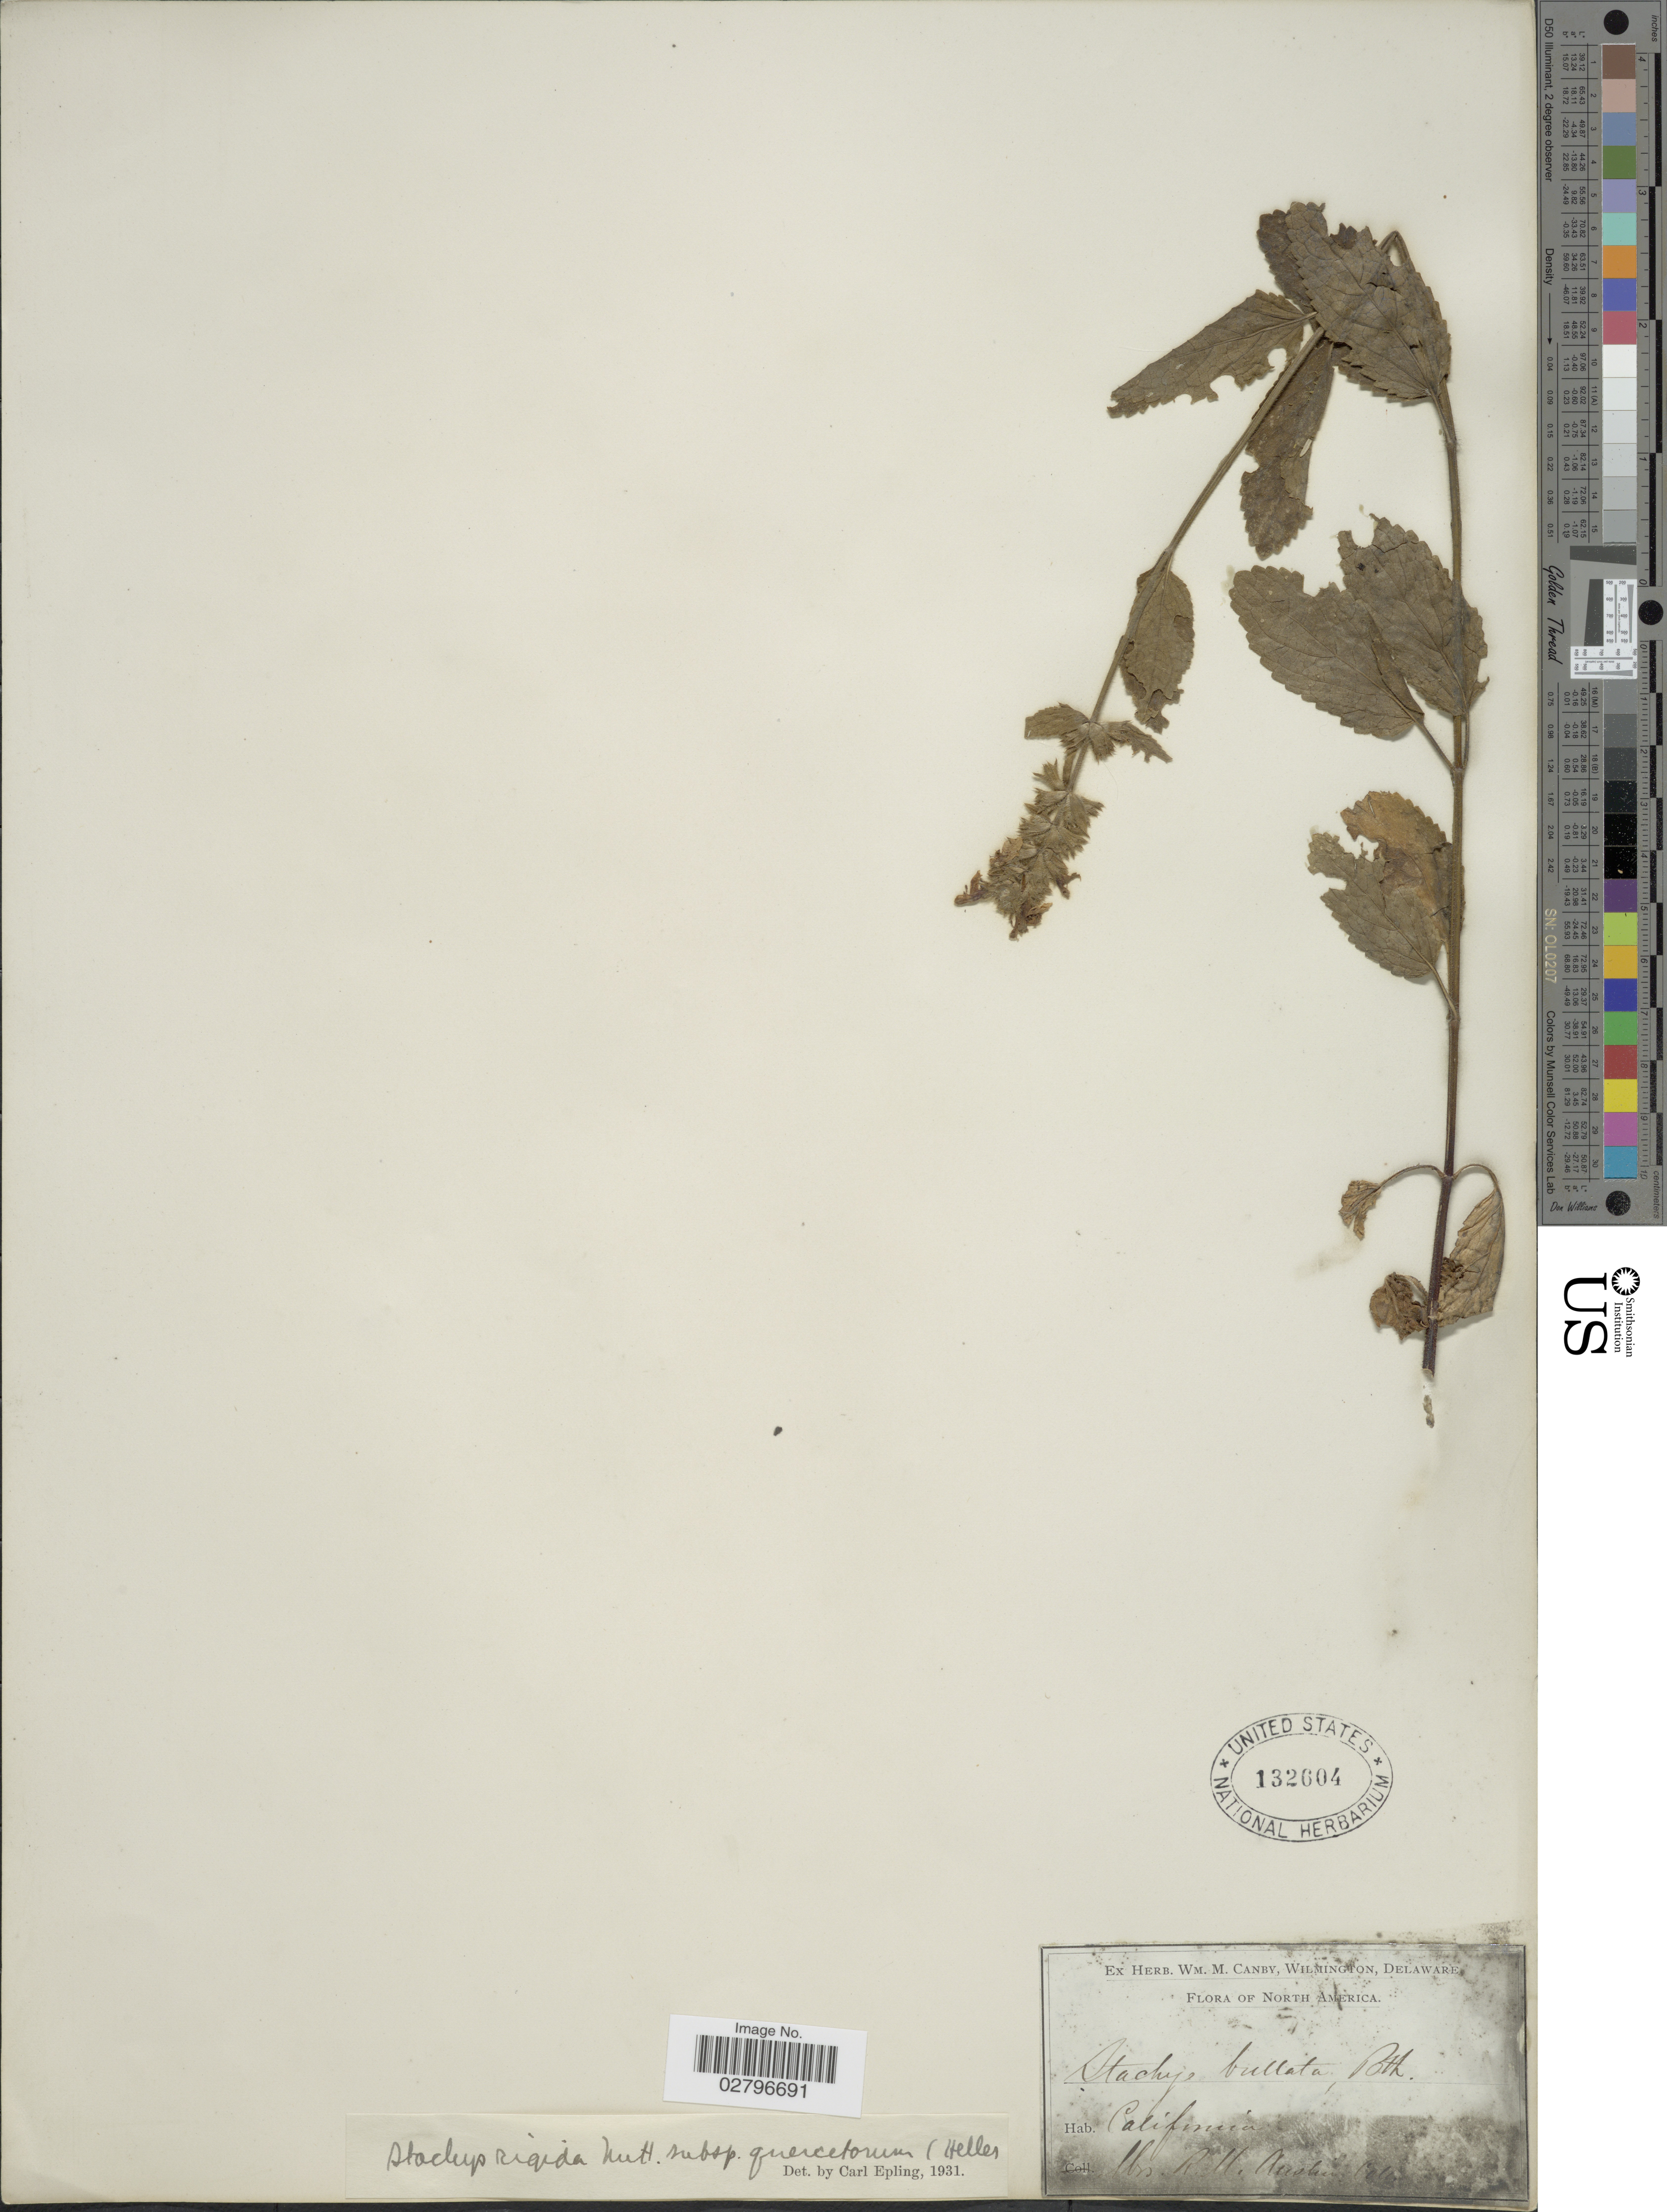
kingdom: Plantae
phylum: Tracheophyta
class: Magnoliopsida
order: Lamiales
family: Lamiaceae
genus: Stachys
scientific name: Stachys rigida subsp. quercetorum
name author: (A. Heller) Epling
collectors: R. Austin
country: United States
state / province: California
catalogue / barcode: US 132604